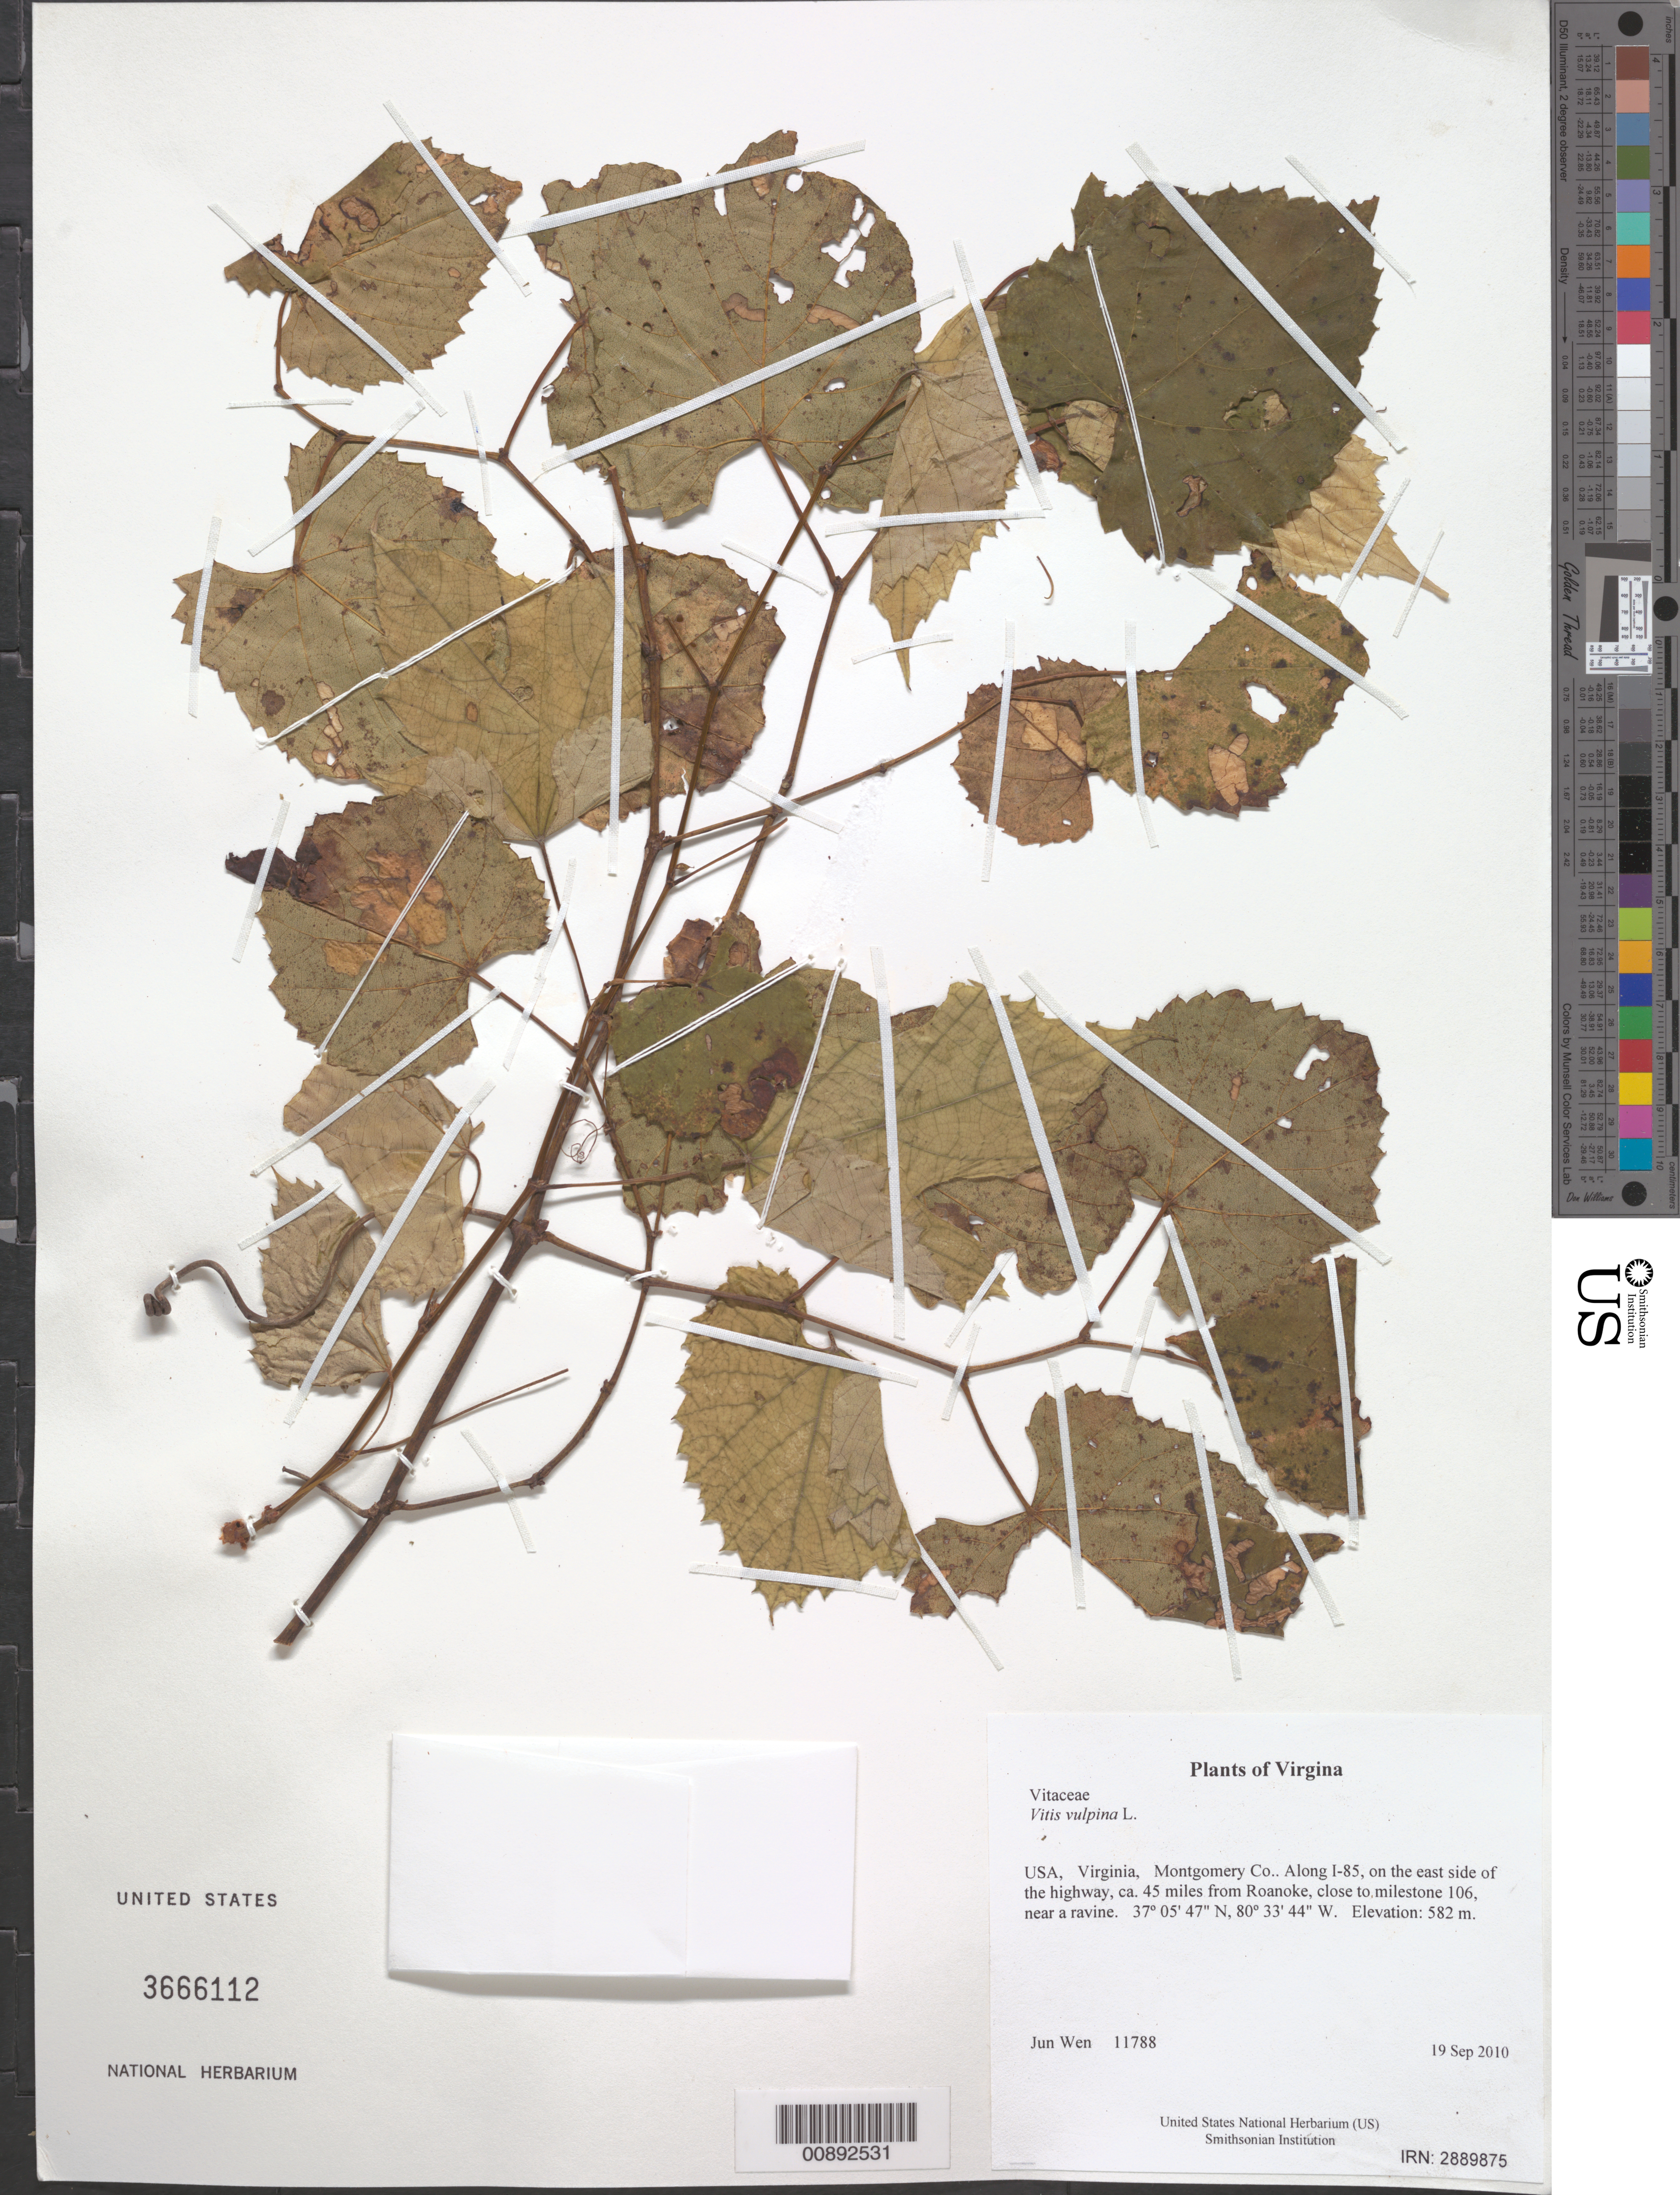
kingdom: Plantae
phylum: Tracheophyta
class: Magnoliopsida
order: Vitales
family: Vitaceae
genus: Vitis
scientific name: Vitis vulpina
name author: L.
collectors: J. Wen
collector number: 11788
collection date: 2010-09-19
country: United States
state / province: Virginia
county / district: Montgomery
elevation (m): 582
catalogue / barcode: US 3666112